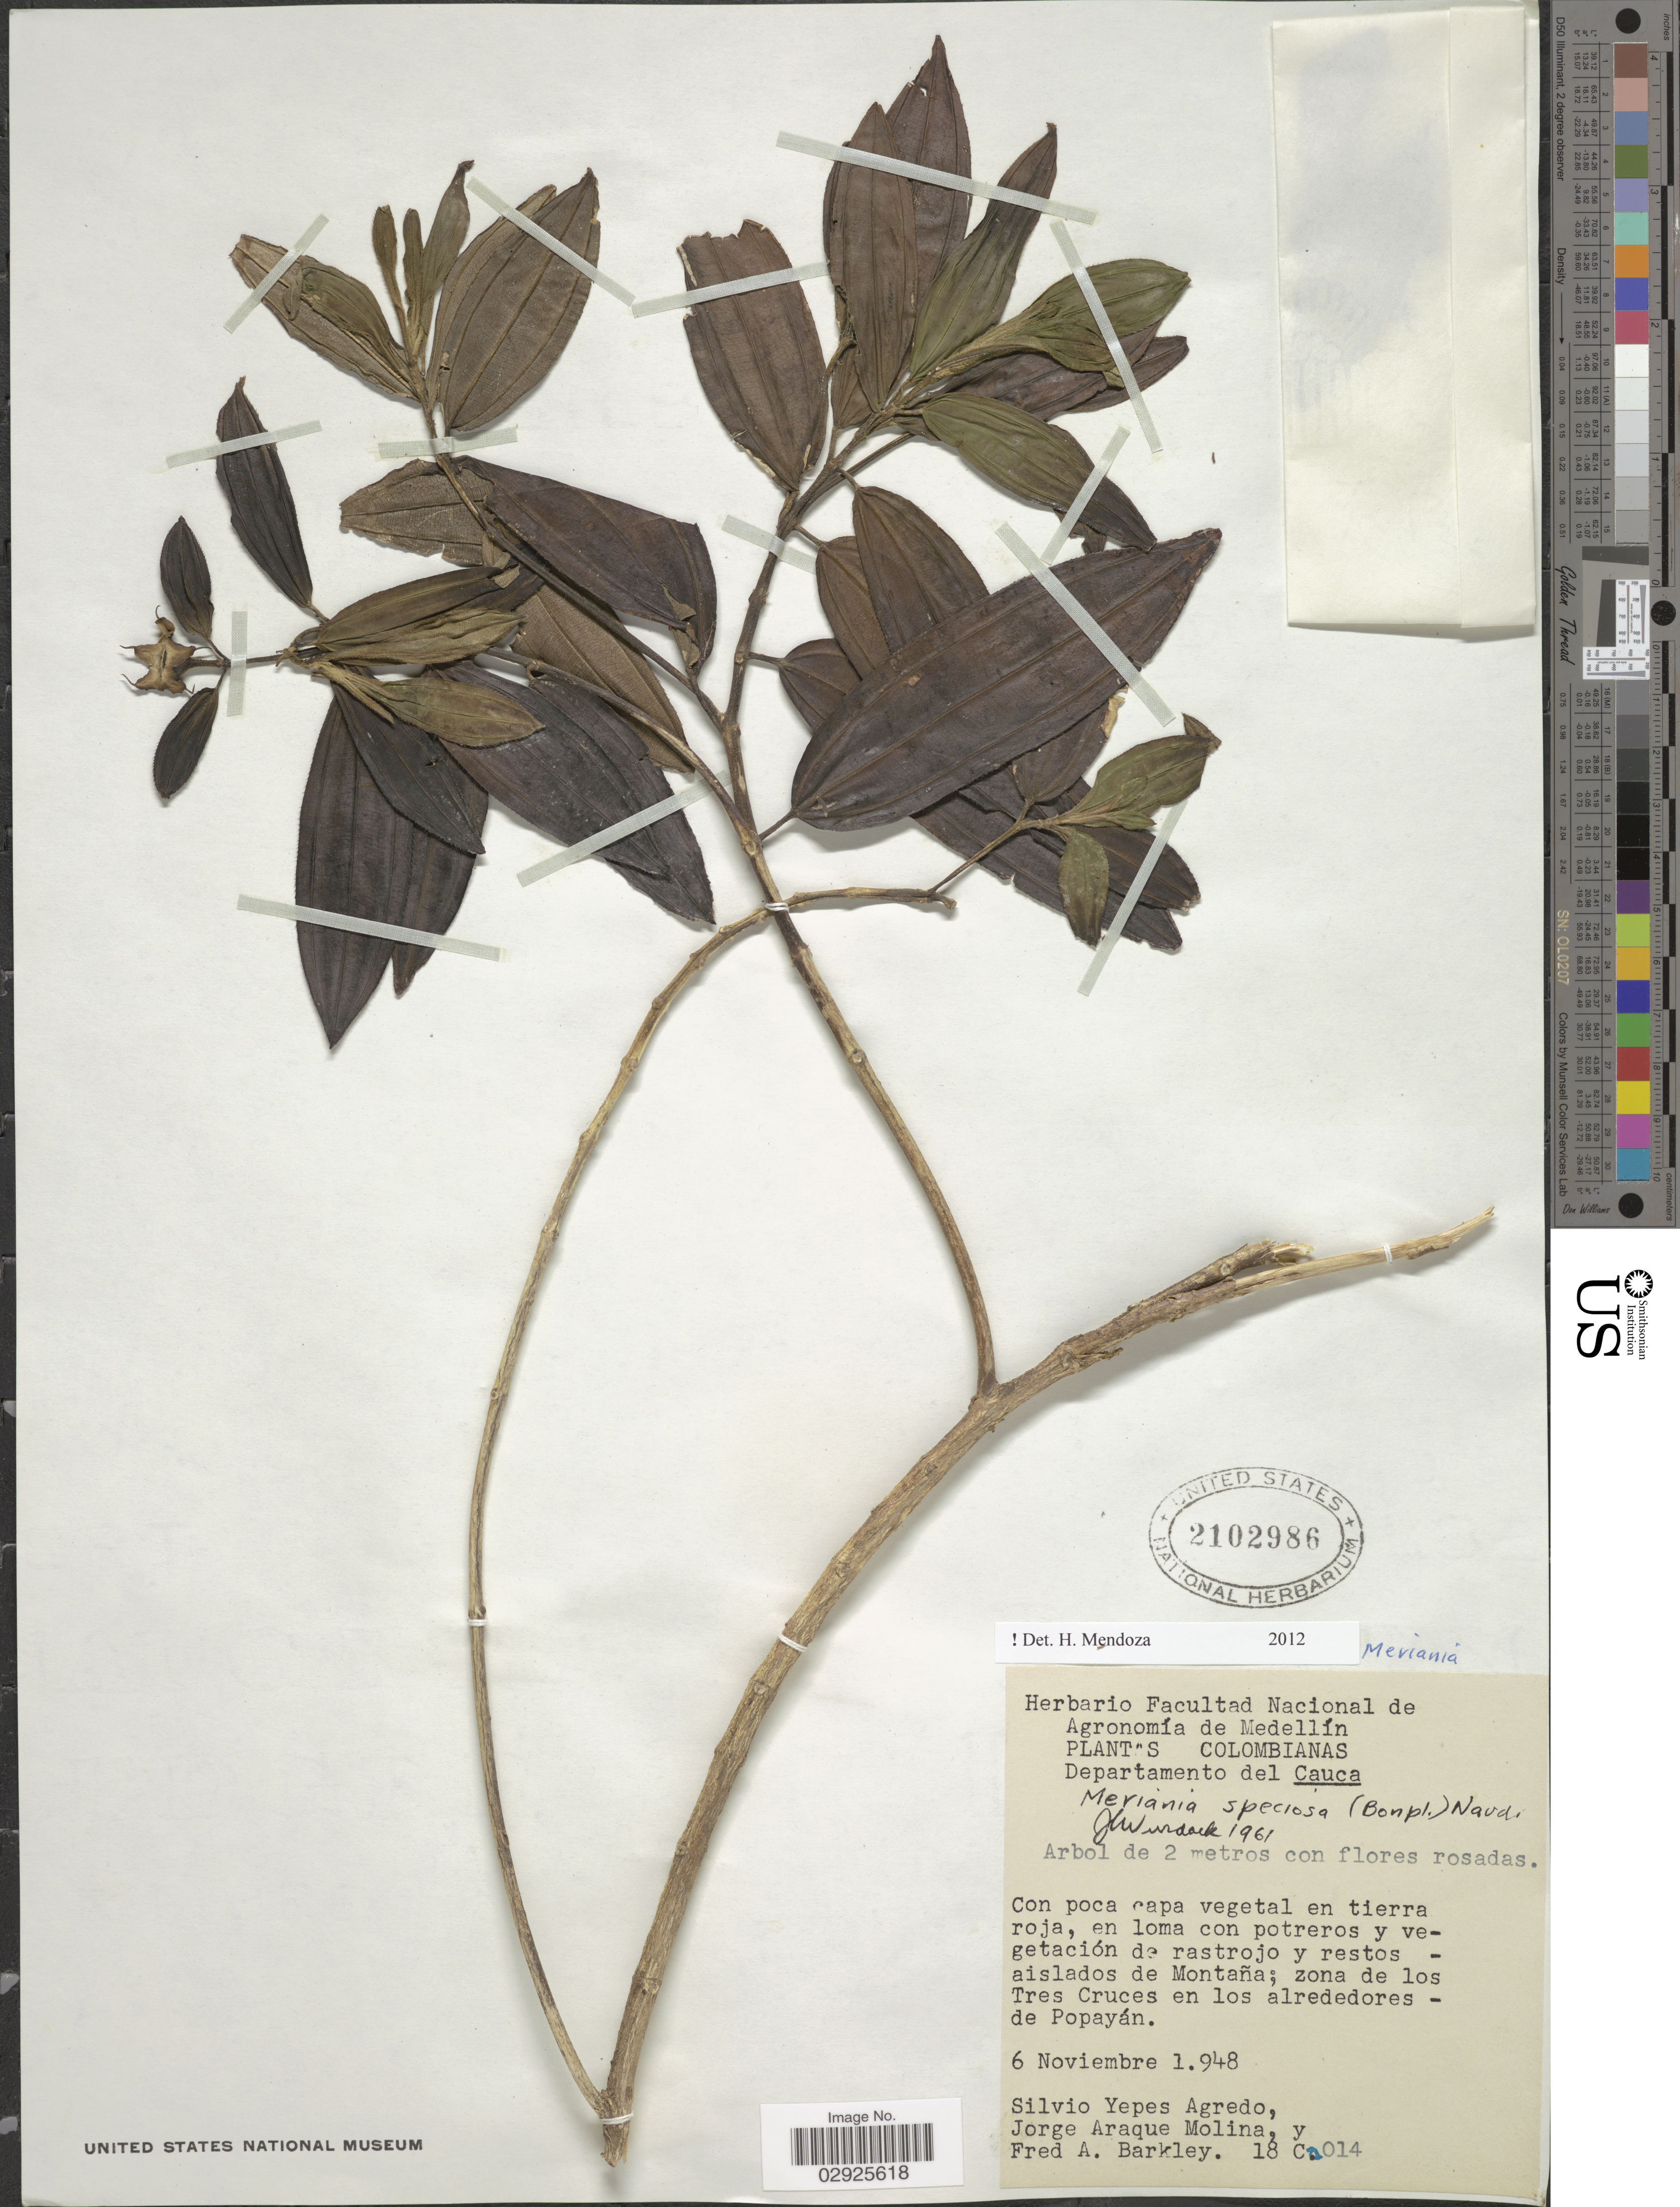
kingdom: Plantae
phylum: Tracheophyta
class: Magnoliopsida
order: Myrtales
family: Melastomataceae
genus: Meriania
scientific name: Meriania speciosa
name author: (Bonpl.) Naudin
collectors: S. Yepes-Agredo, J. Araque Molina & F. A. Barkley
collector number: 18 C 014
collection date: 1948-11-06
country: Colombia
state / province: Cauca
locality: Departamento del Cauca, zona de los Tres Cruces en los alrededores - de Popayán.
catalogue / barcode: US 2102986